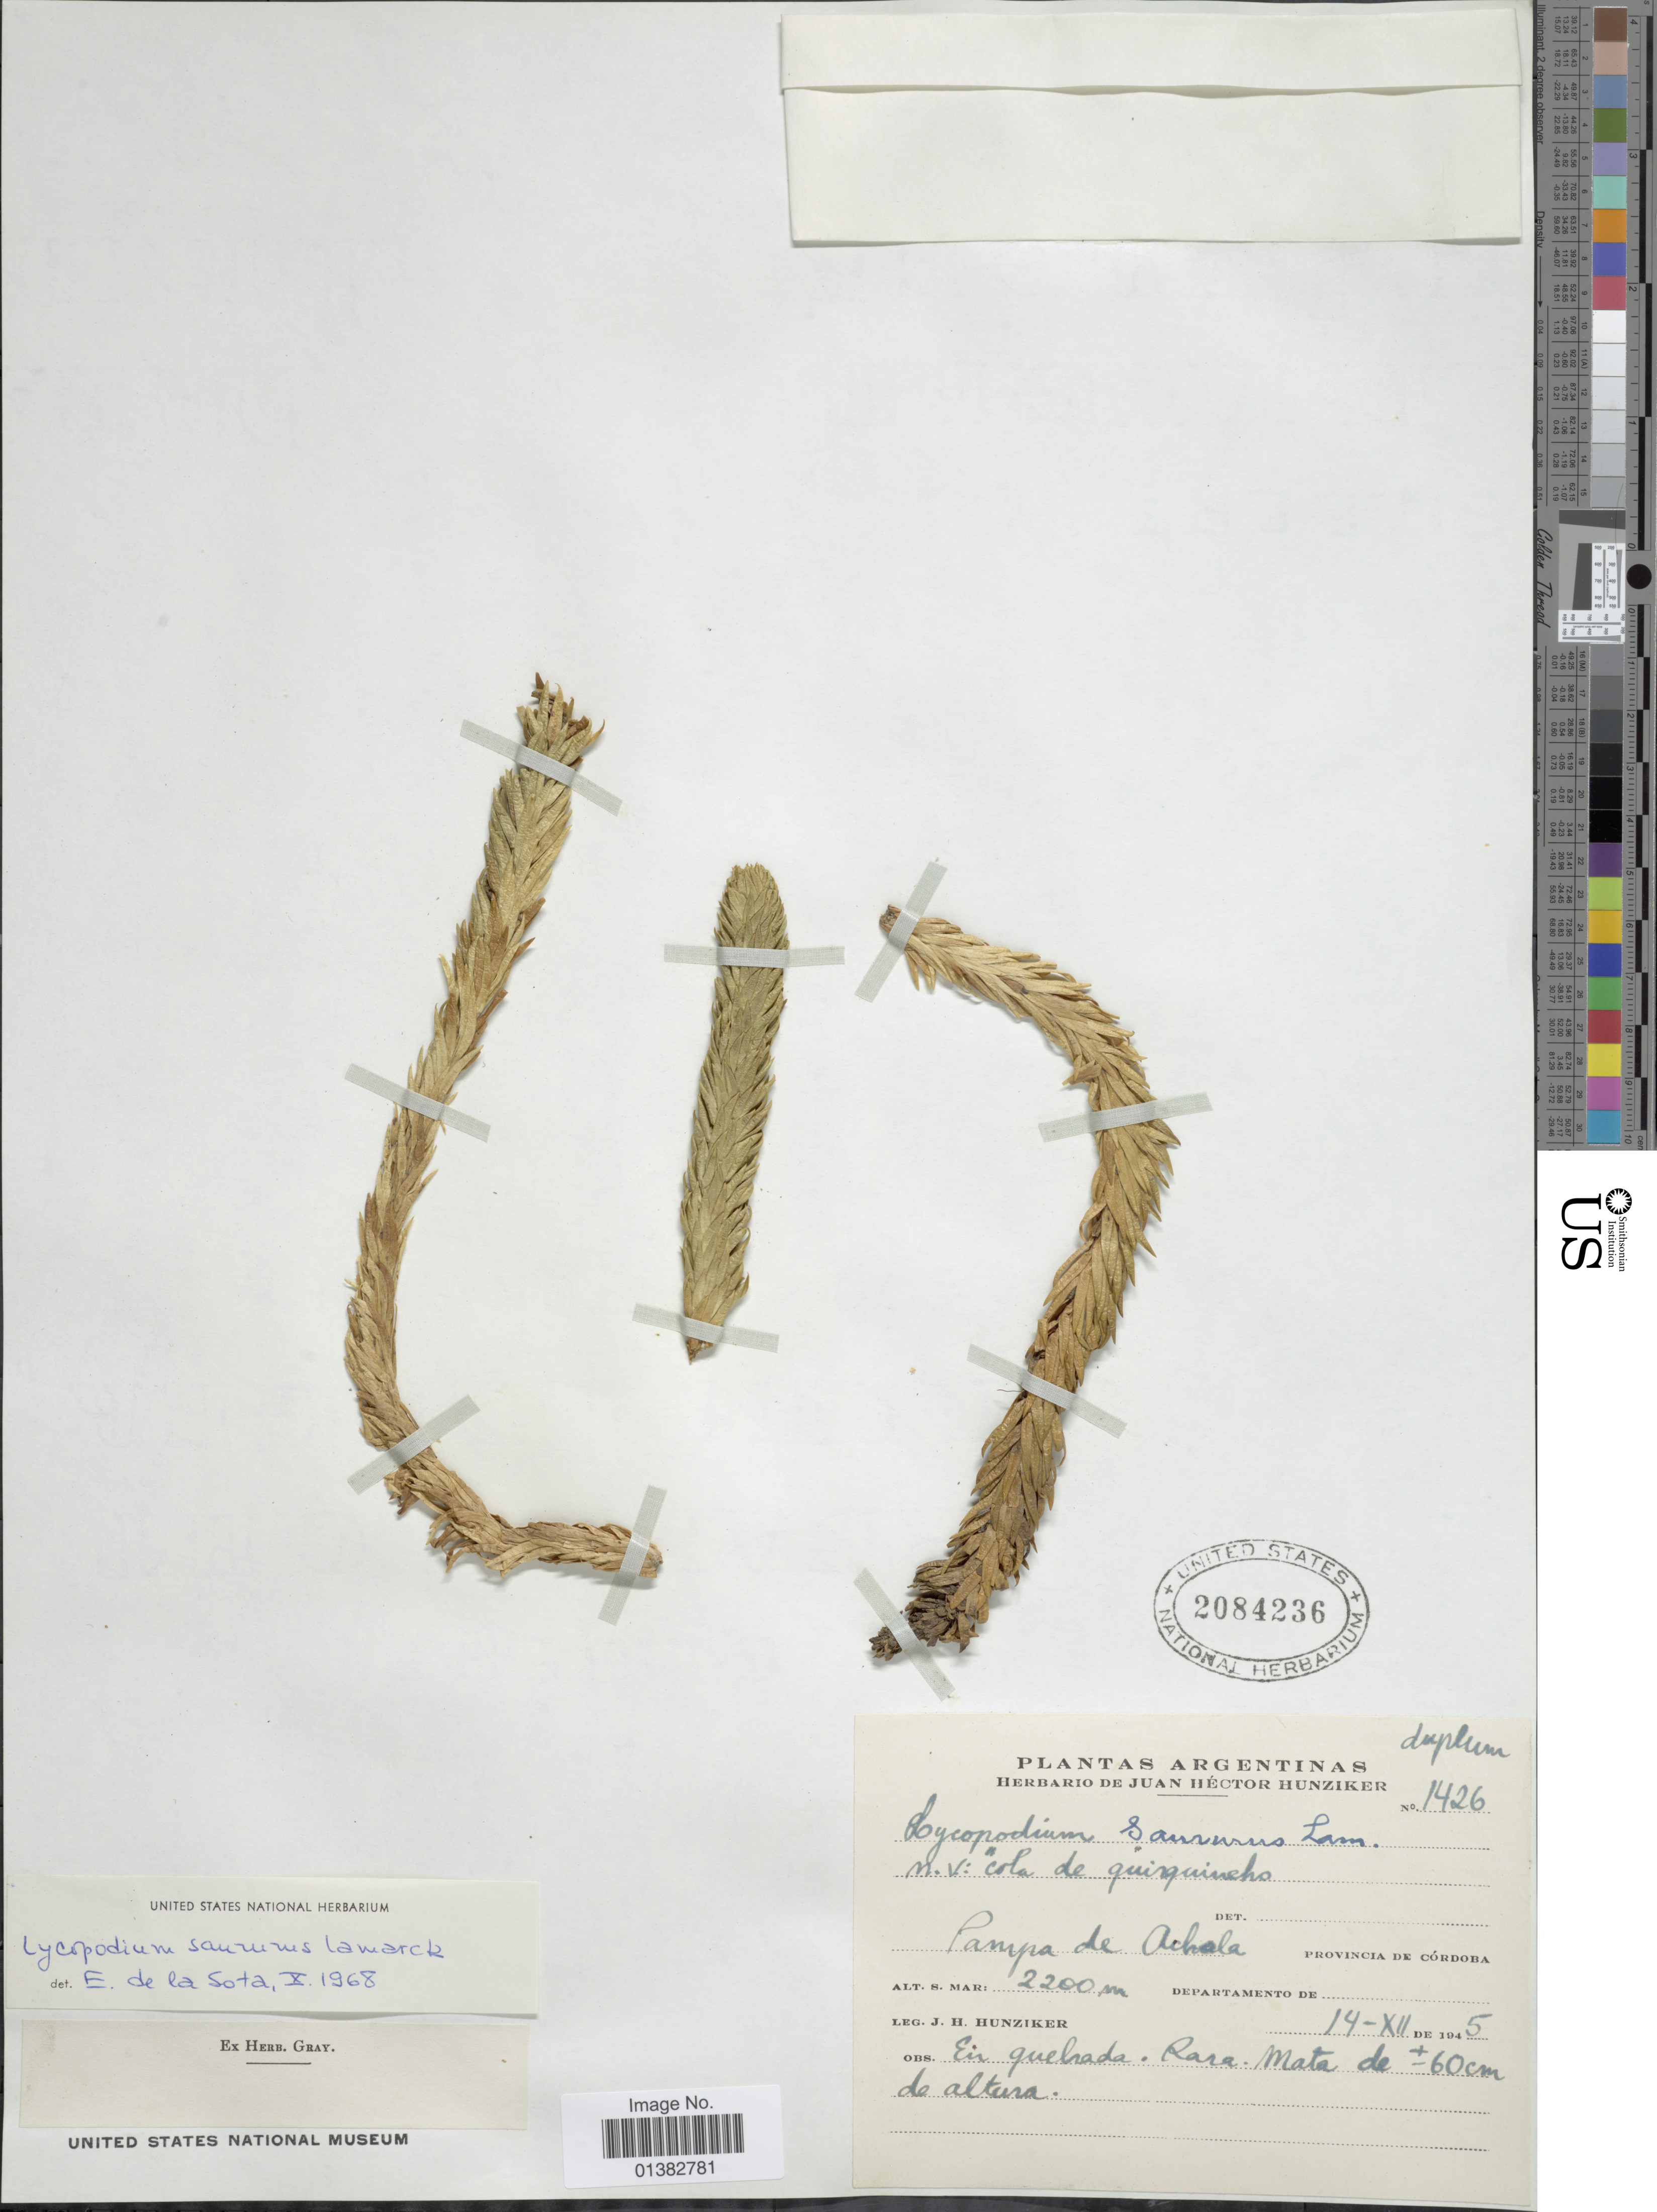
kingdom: Plantae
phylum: Tracheophyta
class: Lycopodiopsida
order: Lycopodiales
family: Lycopodiaceae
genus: Phlegmariurus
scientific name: Phlegmariurus saururus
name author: (Lam.) B. Øllg.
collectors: J. H. Hunziker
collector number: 1426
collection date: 1945-12-14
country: Argentina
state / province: Cordoba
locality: Pampa de Achala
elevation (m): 2200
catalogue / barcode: US 2084236